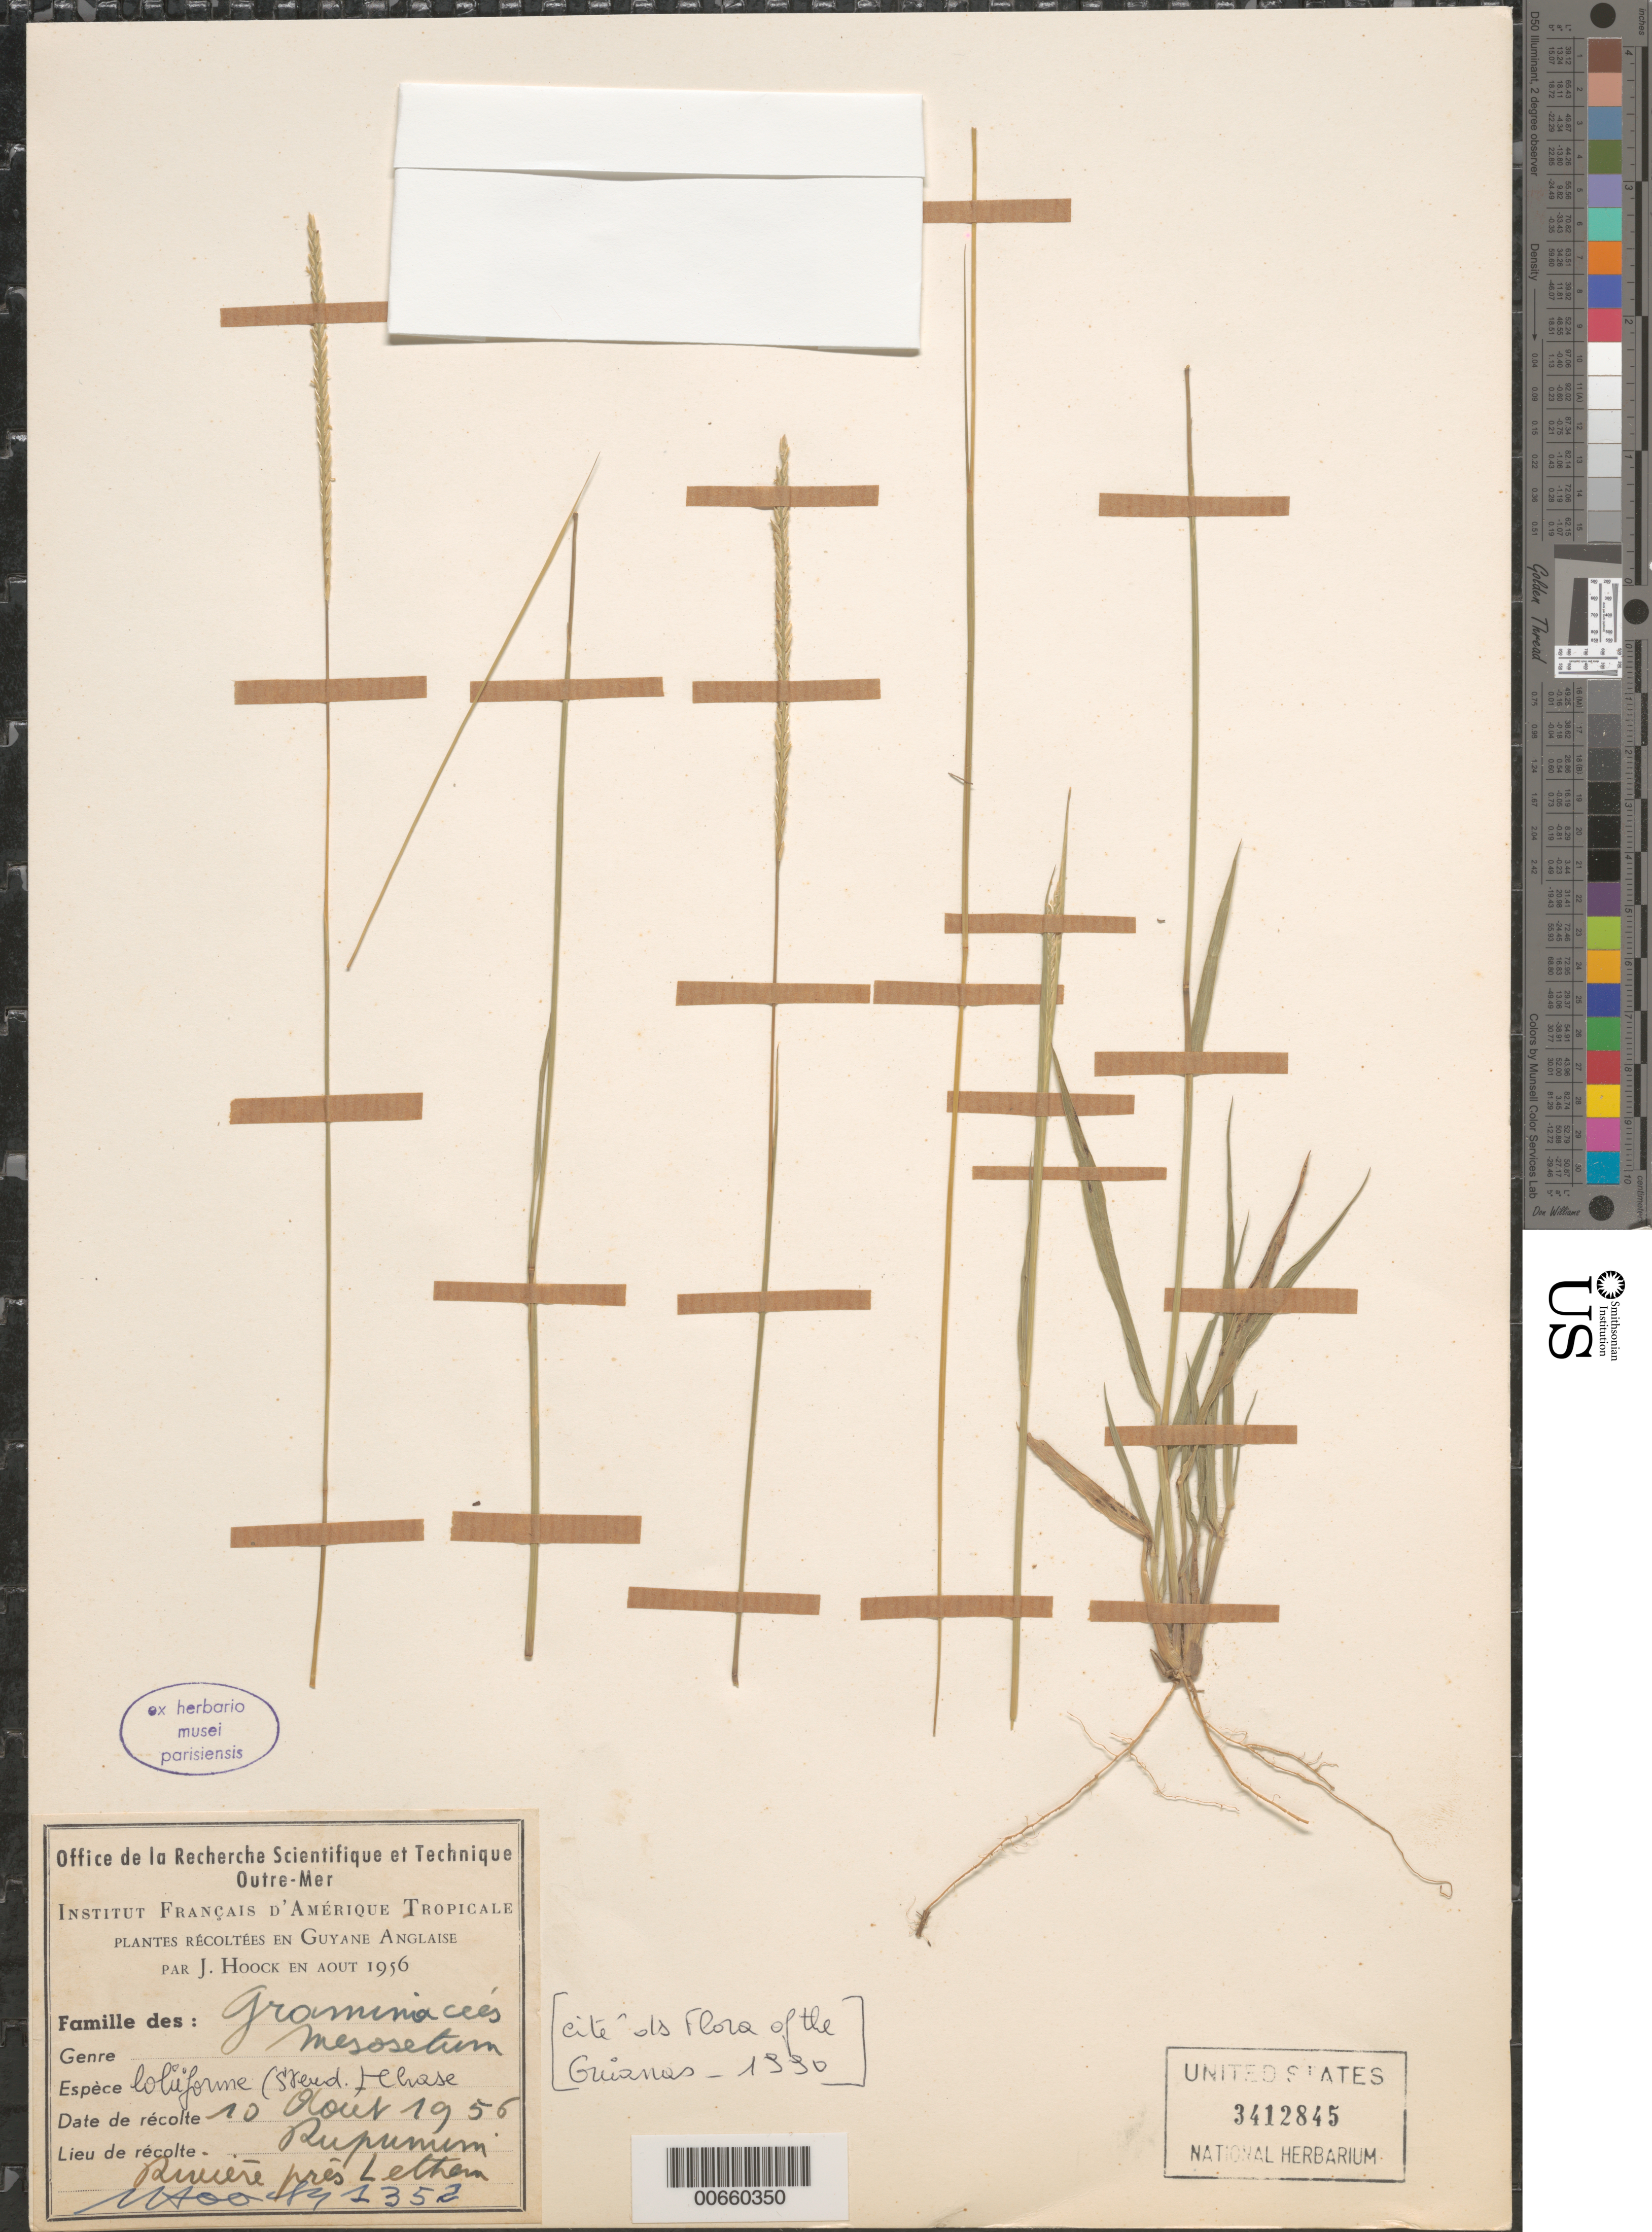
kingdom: Plantae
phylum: Tracheophyta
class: Liliopsida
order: Poales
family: Poaceae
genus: Mesosetum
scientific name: Mesosetum loliiforme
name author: (Hochst. ex Steud.) Chase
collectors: J. Hoock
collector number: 1352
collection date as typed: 10-Aug-56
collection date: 1956-08-10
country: Guyana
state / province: U. Takutu-U. Essequibo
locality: Rupununi, Rivière pres Lethem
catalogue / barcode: US 3412845